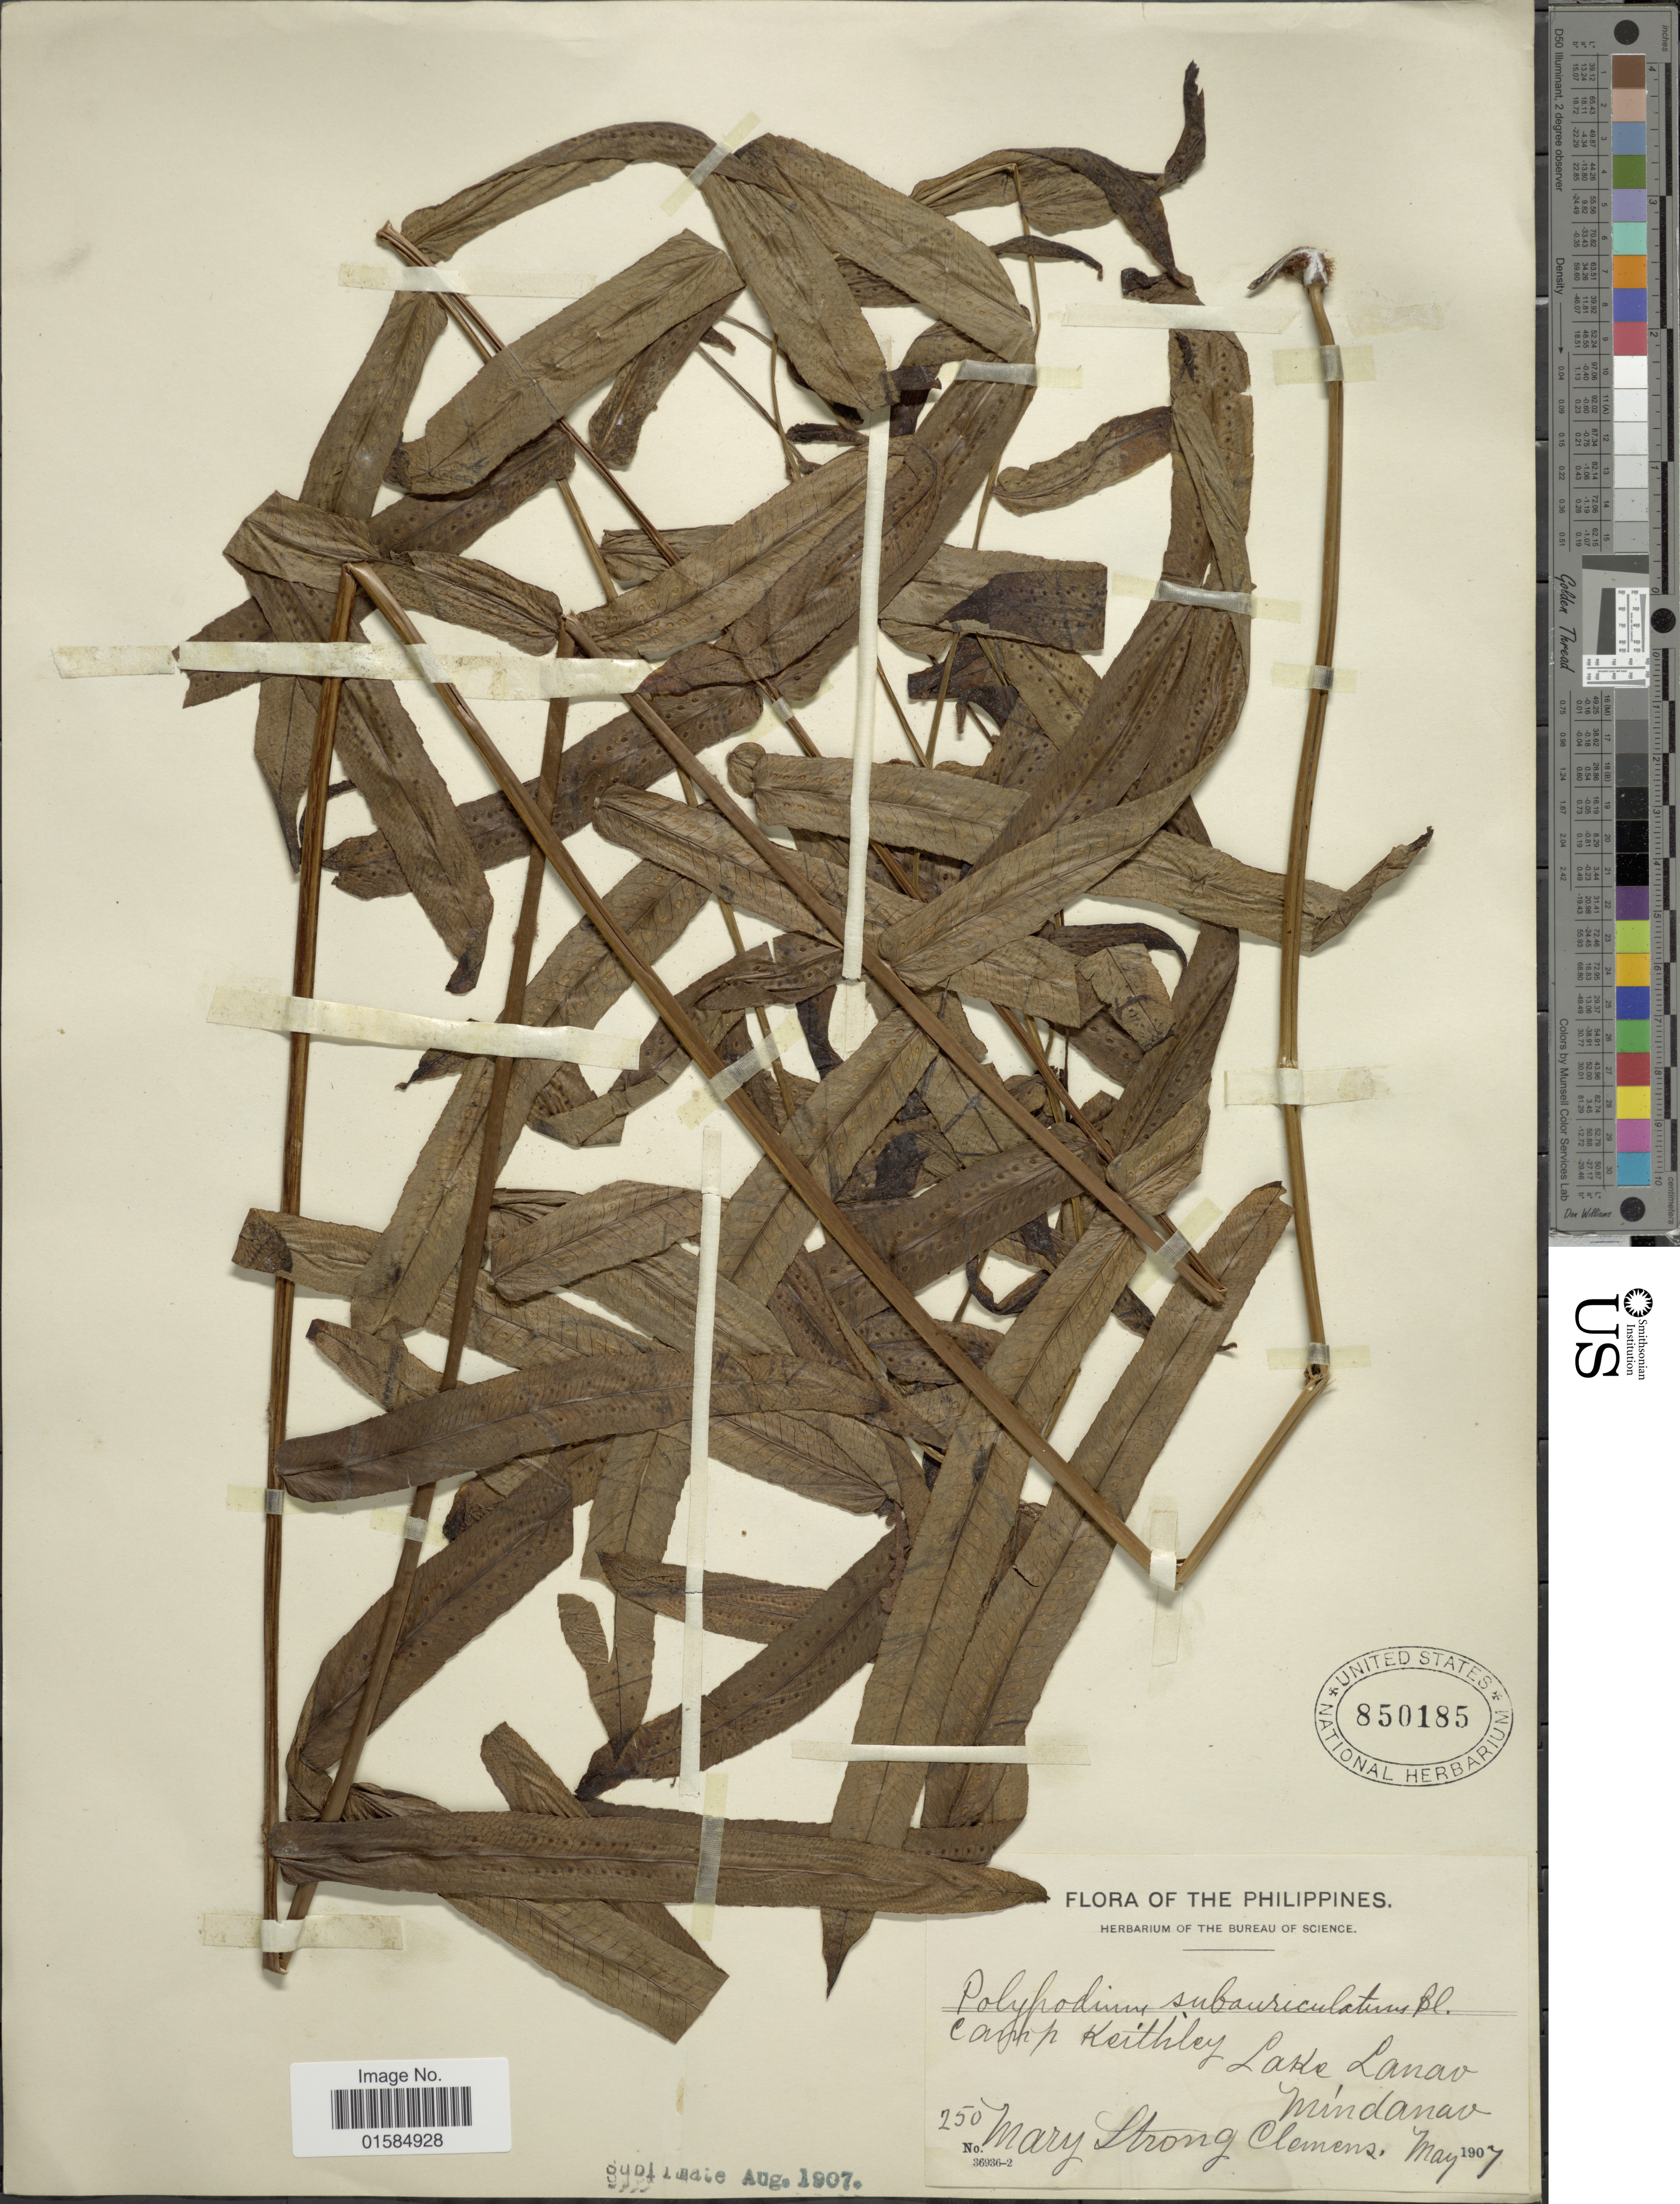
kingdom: Plantae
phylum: Tracheophyta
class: Polypodiopsida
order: Polypodiales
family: Polypodiaceae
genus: Goniophlebium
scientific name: Goniophlebium subauriculatum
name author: (Blume) C. Presl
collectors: M. S. Clemens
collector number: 250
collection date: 1907-05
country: Philippines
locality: Camp Keithley, Lake Lanao, Mindanao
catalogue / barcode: US 850185